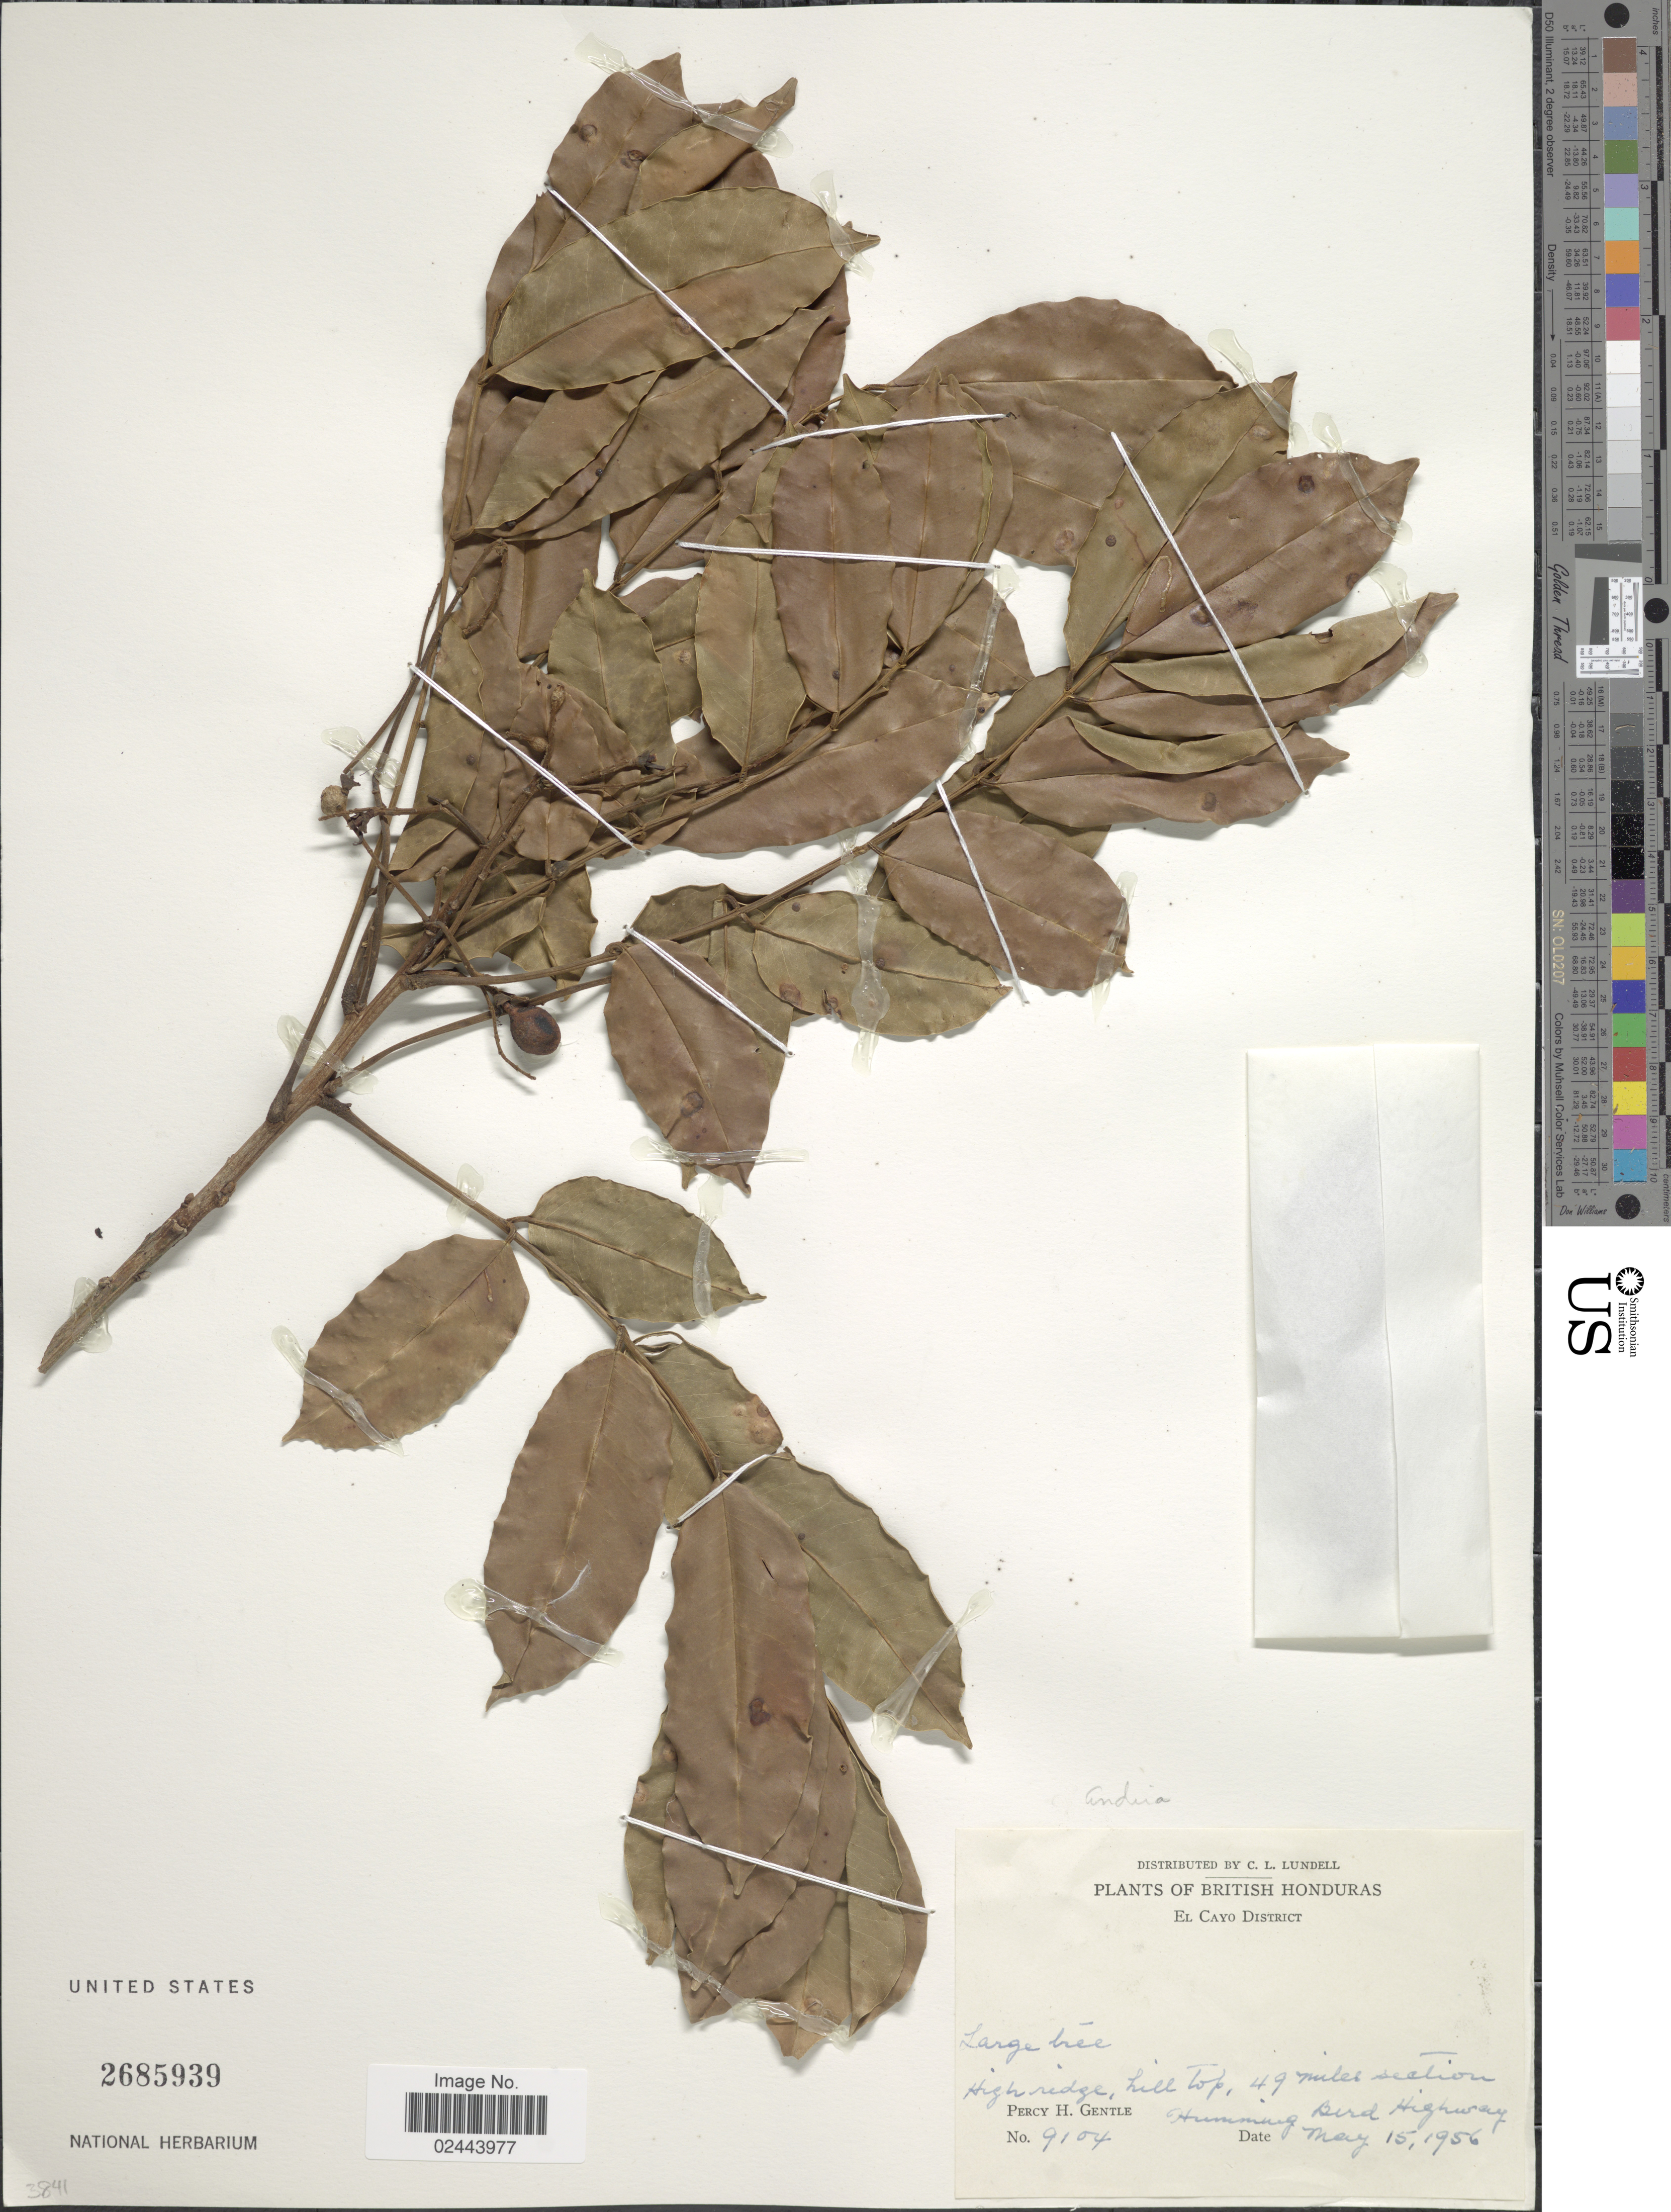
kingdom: Plantae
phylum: Tracheophyta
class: Magnoliopsida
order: Fabales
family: Fabaceae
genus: Andira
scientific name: Andira inermis subsp. inermis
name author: (W. Wright) Kunth ex DC.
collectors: P. H. Gentle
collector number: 9104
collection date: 1956-05-15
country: Belize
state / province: Cayo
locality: British Honduras, El Cayo District, High ridge, hill Top, 49 miles section, Humming Berd Highway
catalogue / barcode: US 2685939